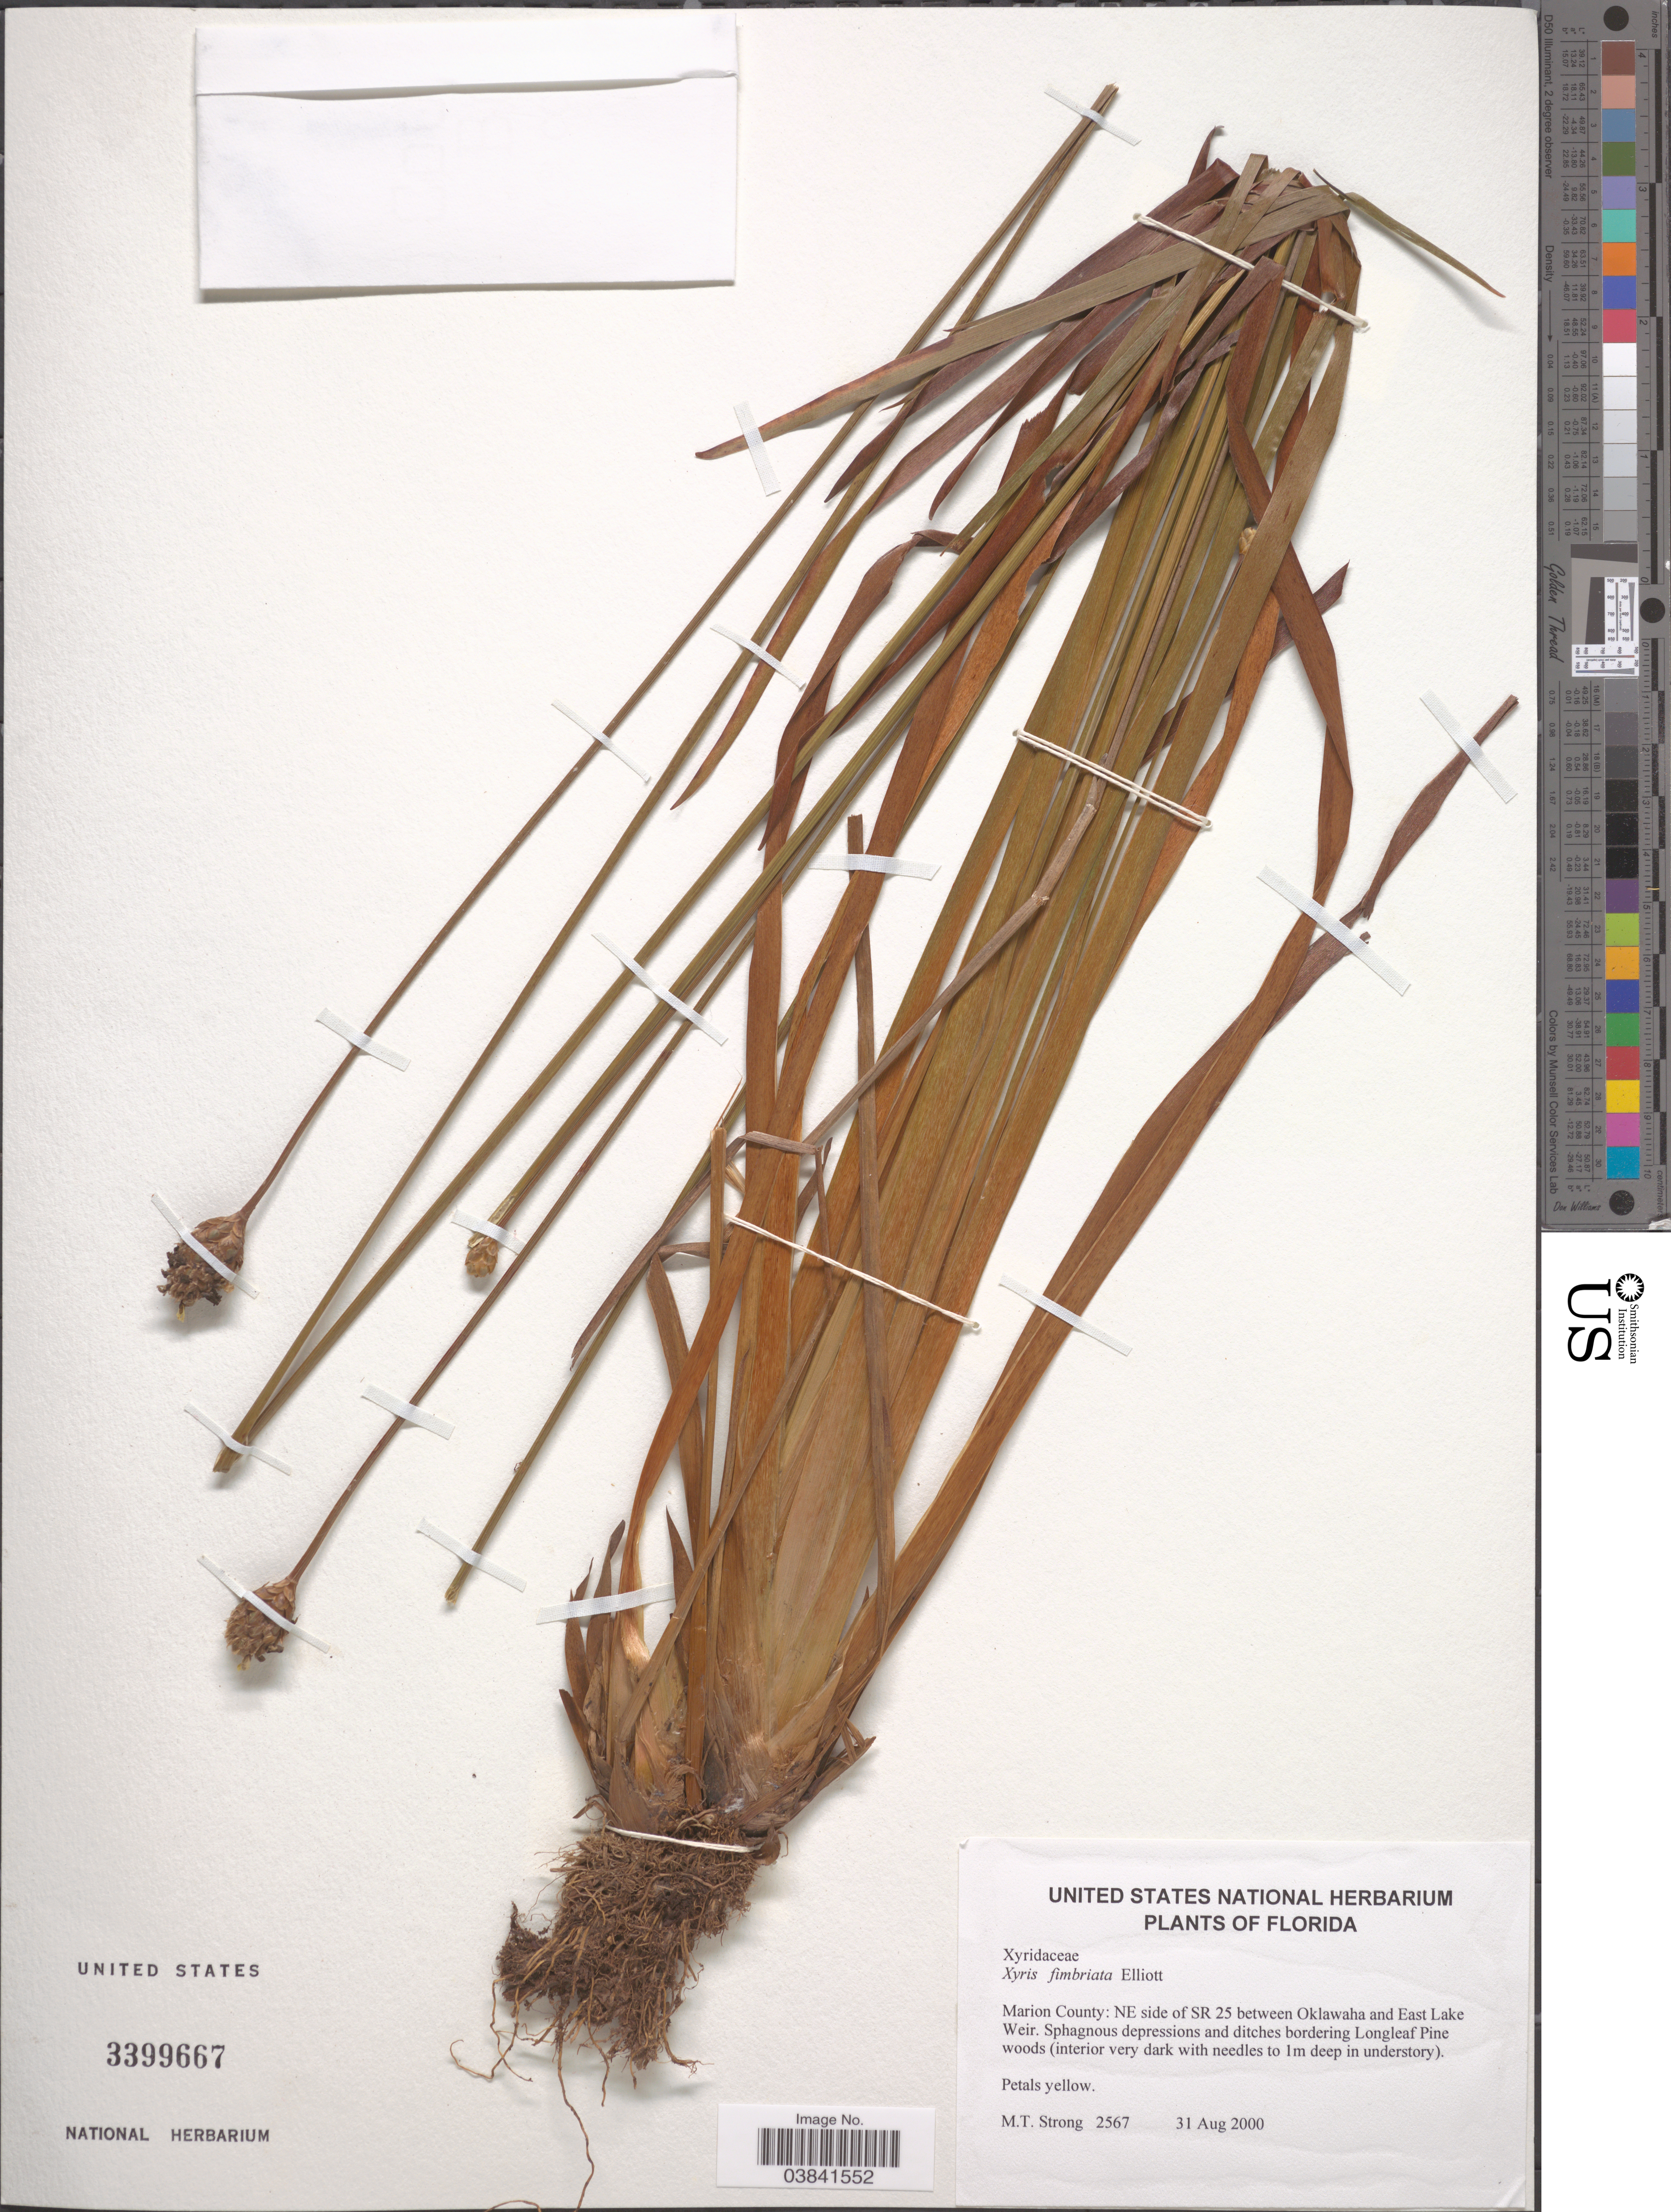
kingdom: Plantae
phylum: Tracheophyta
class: Liliopsida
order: Poales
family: Xyridaceae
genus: Xyris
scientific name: Xyris fimbriata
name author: Elliott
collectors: M. T. Strong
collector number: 2567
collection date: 2000-08-31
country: United States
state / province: Florida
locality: Marion County: NE side of SR 25 between Oklawaha and East Lake Weir.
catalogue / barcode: US 3399667